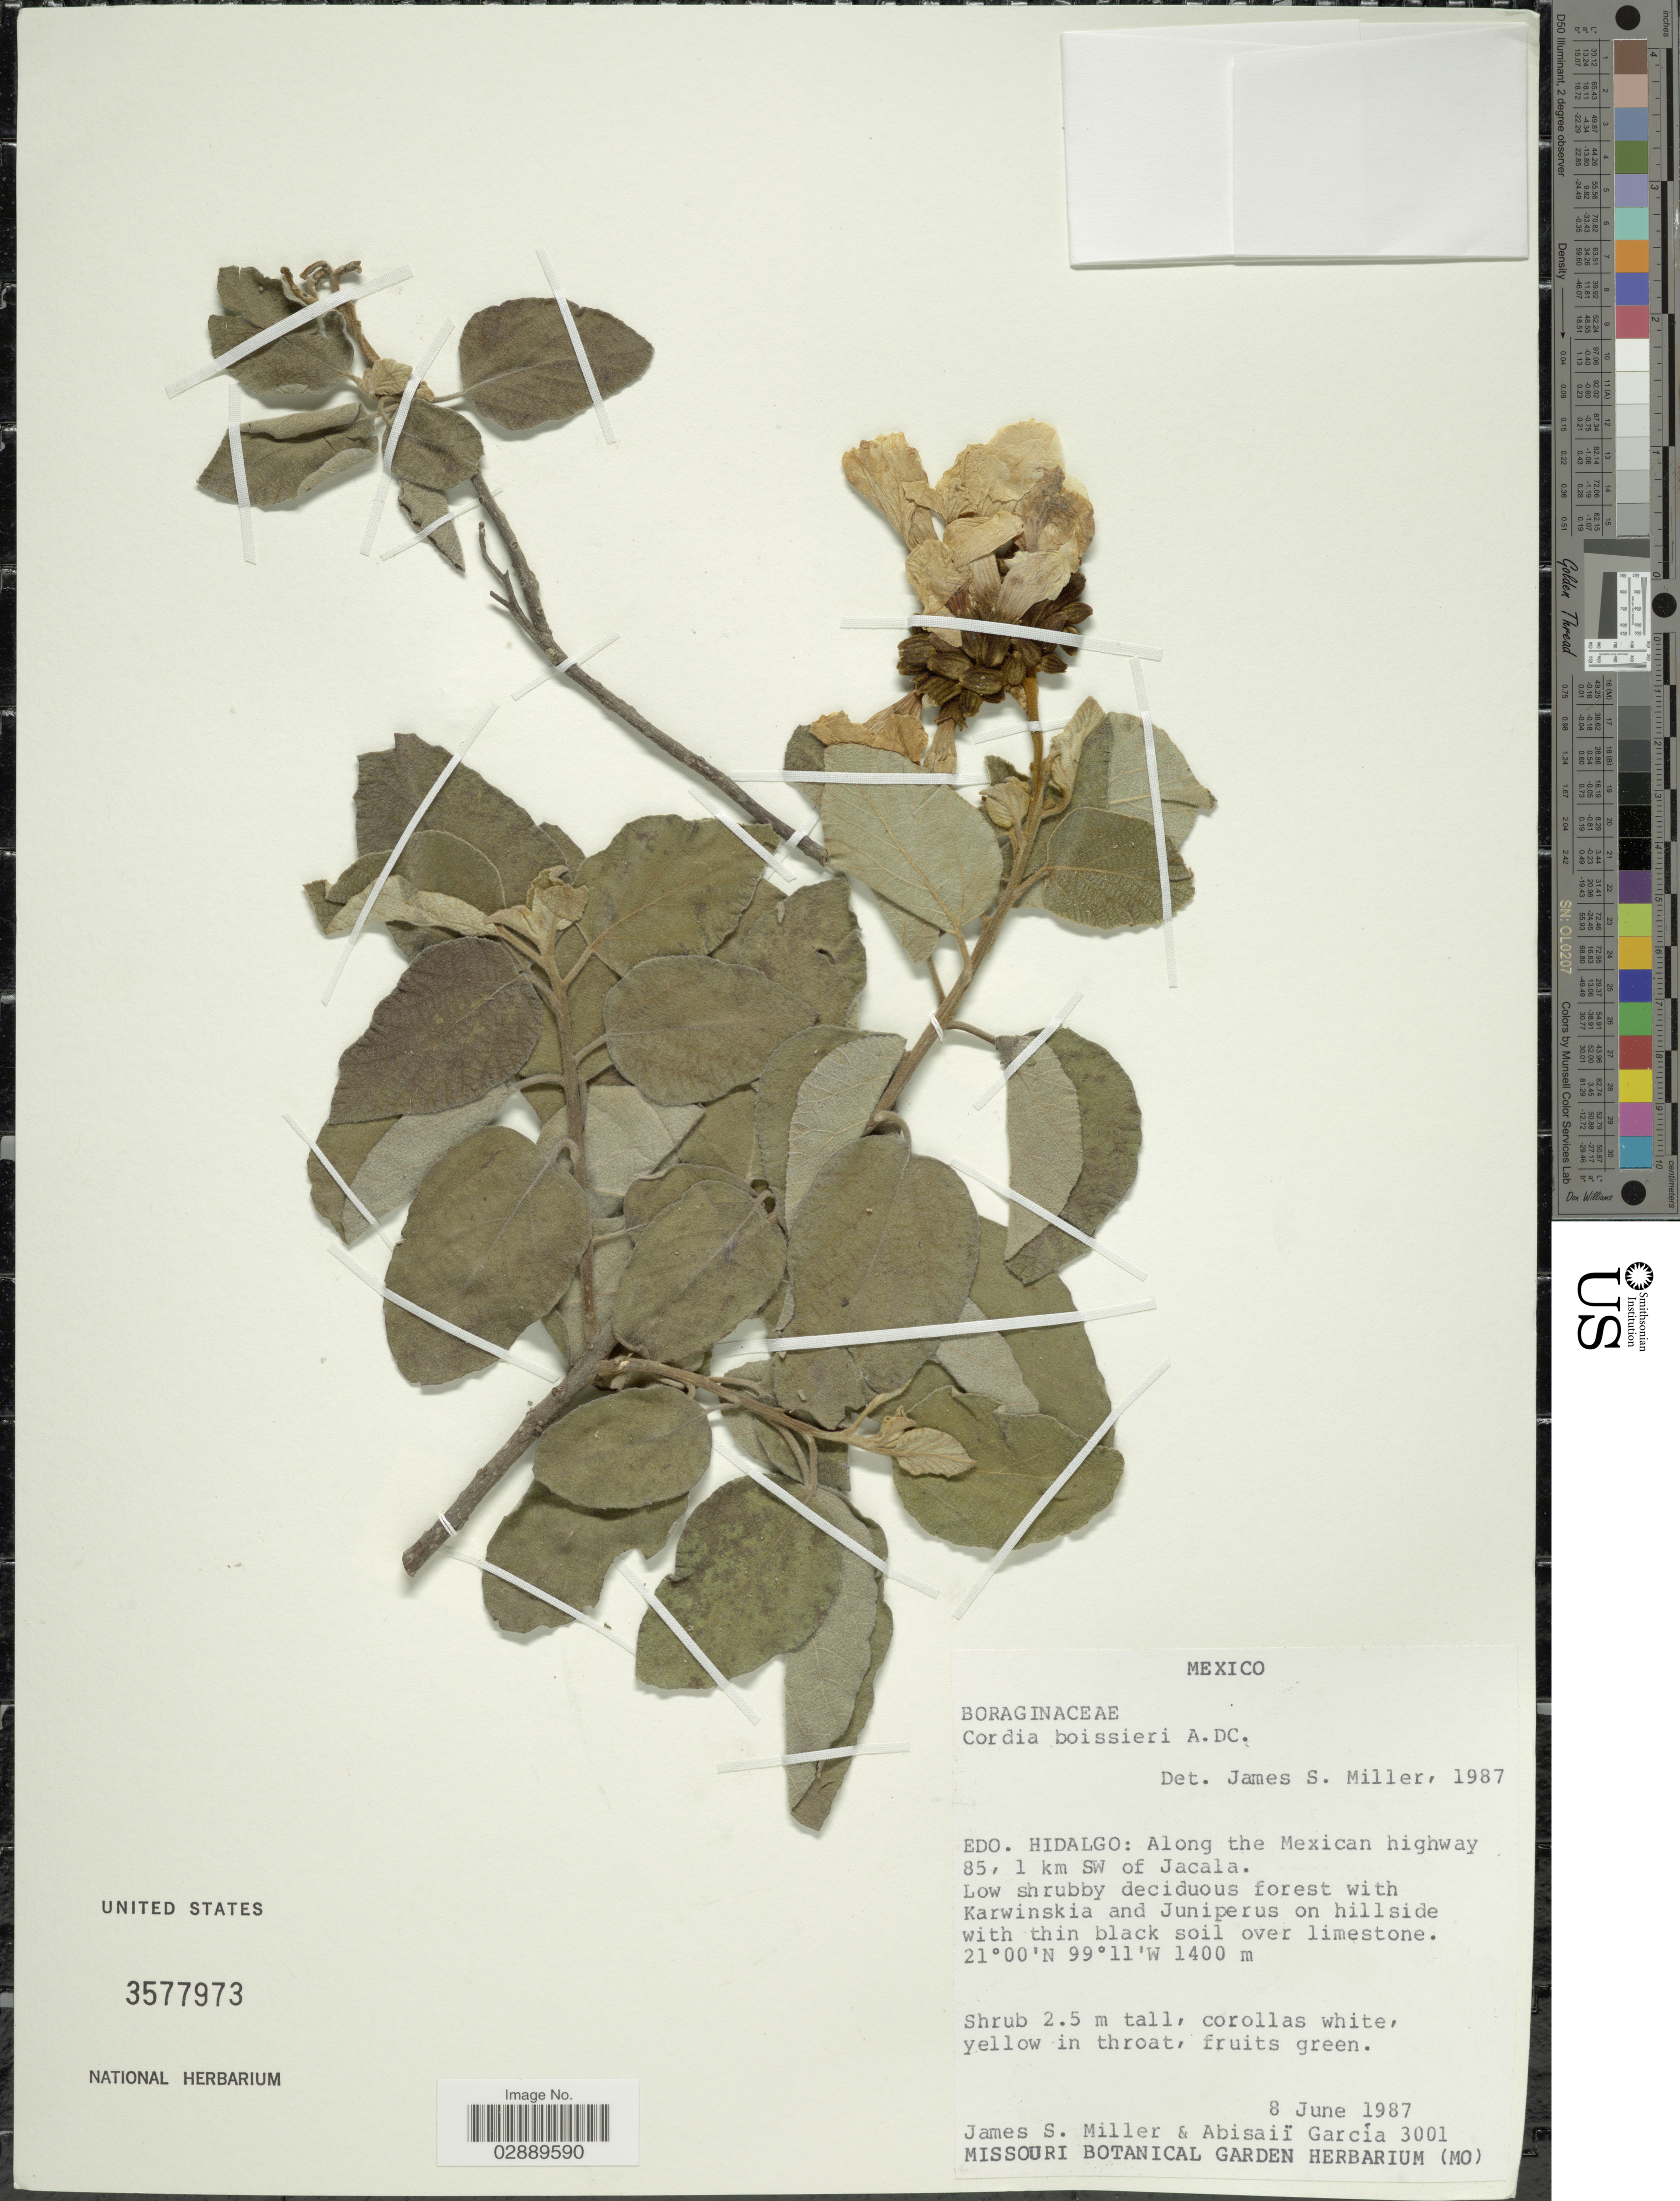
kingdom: Plantae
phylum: Tracheophyta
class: Magnoliopsida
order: Boraginales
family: Cordiaceae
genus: Cordia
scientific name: Cordia boissieri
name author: A. DC.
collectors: J. S. Miller & A. García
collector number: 3001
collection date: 1987-06-08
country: Mexico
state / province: Hidalgo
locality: Edo. Hidalgo: Along the Mexican highway 85, 1 km SW of Jacala.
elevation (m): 1400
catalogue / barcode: US 3577973